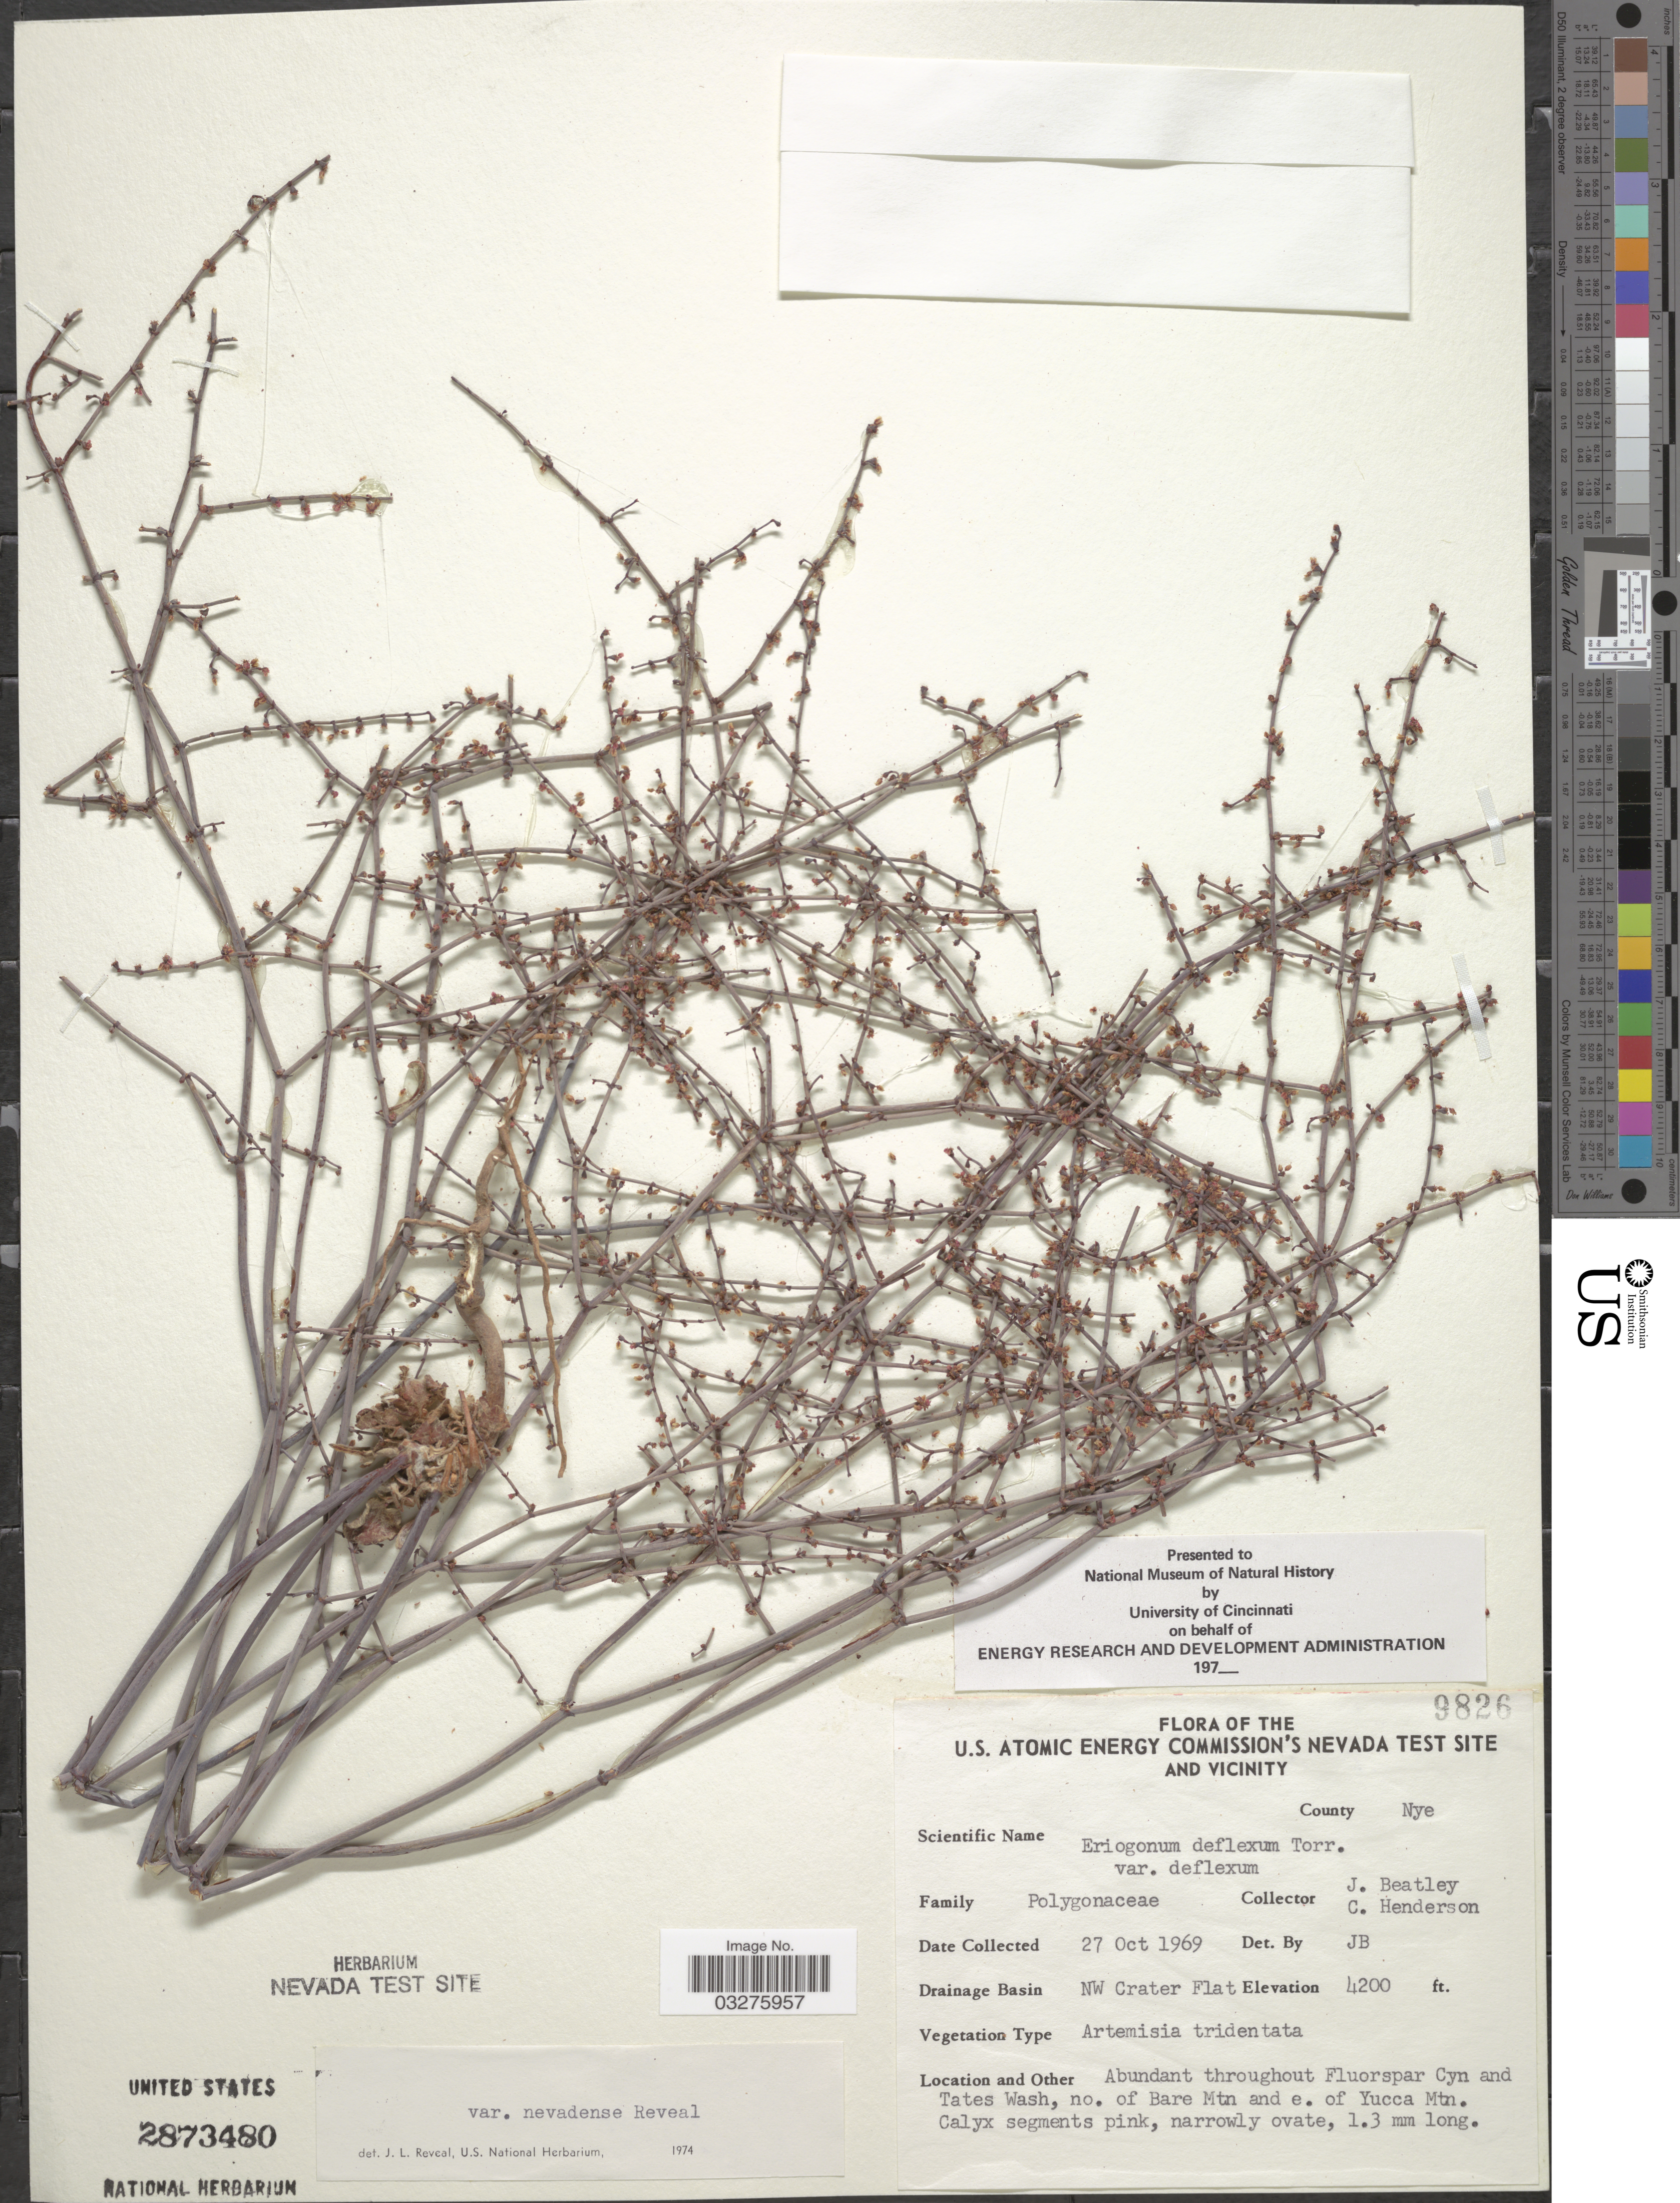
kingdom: Plantae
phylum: Tracheophyta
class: Magnoliopsida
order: Caryophyllales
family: Polygonaceae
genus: Eriogonum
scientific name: Eriogonum deflexum var. nevadense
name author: Reveal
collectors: J. C. Beatley & C. Henderson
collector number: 9826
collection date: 1969-10-27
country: United States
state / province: Nevada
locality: The U.S. Atomic Energy Commission's Nevada Test Site and vicinity. County Nye. Drainage Basin NW Crater Flat. Abundant througout Fluorspar Cyn and Tates Wash, no. of Bare Mtn and e. of Yucca Mtn.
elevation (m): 1280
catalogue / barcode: US 2873480